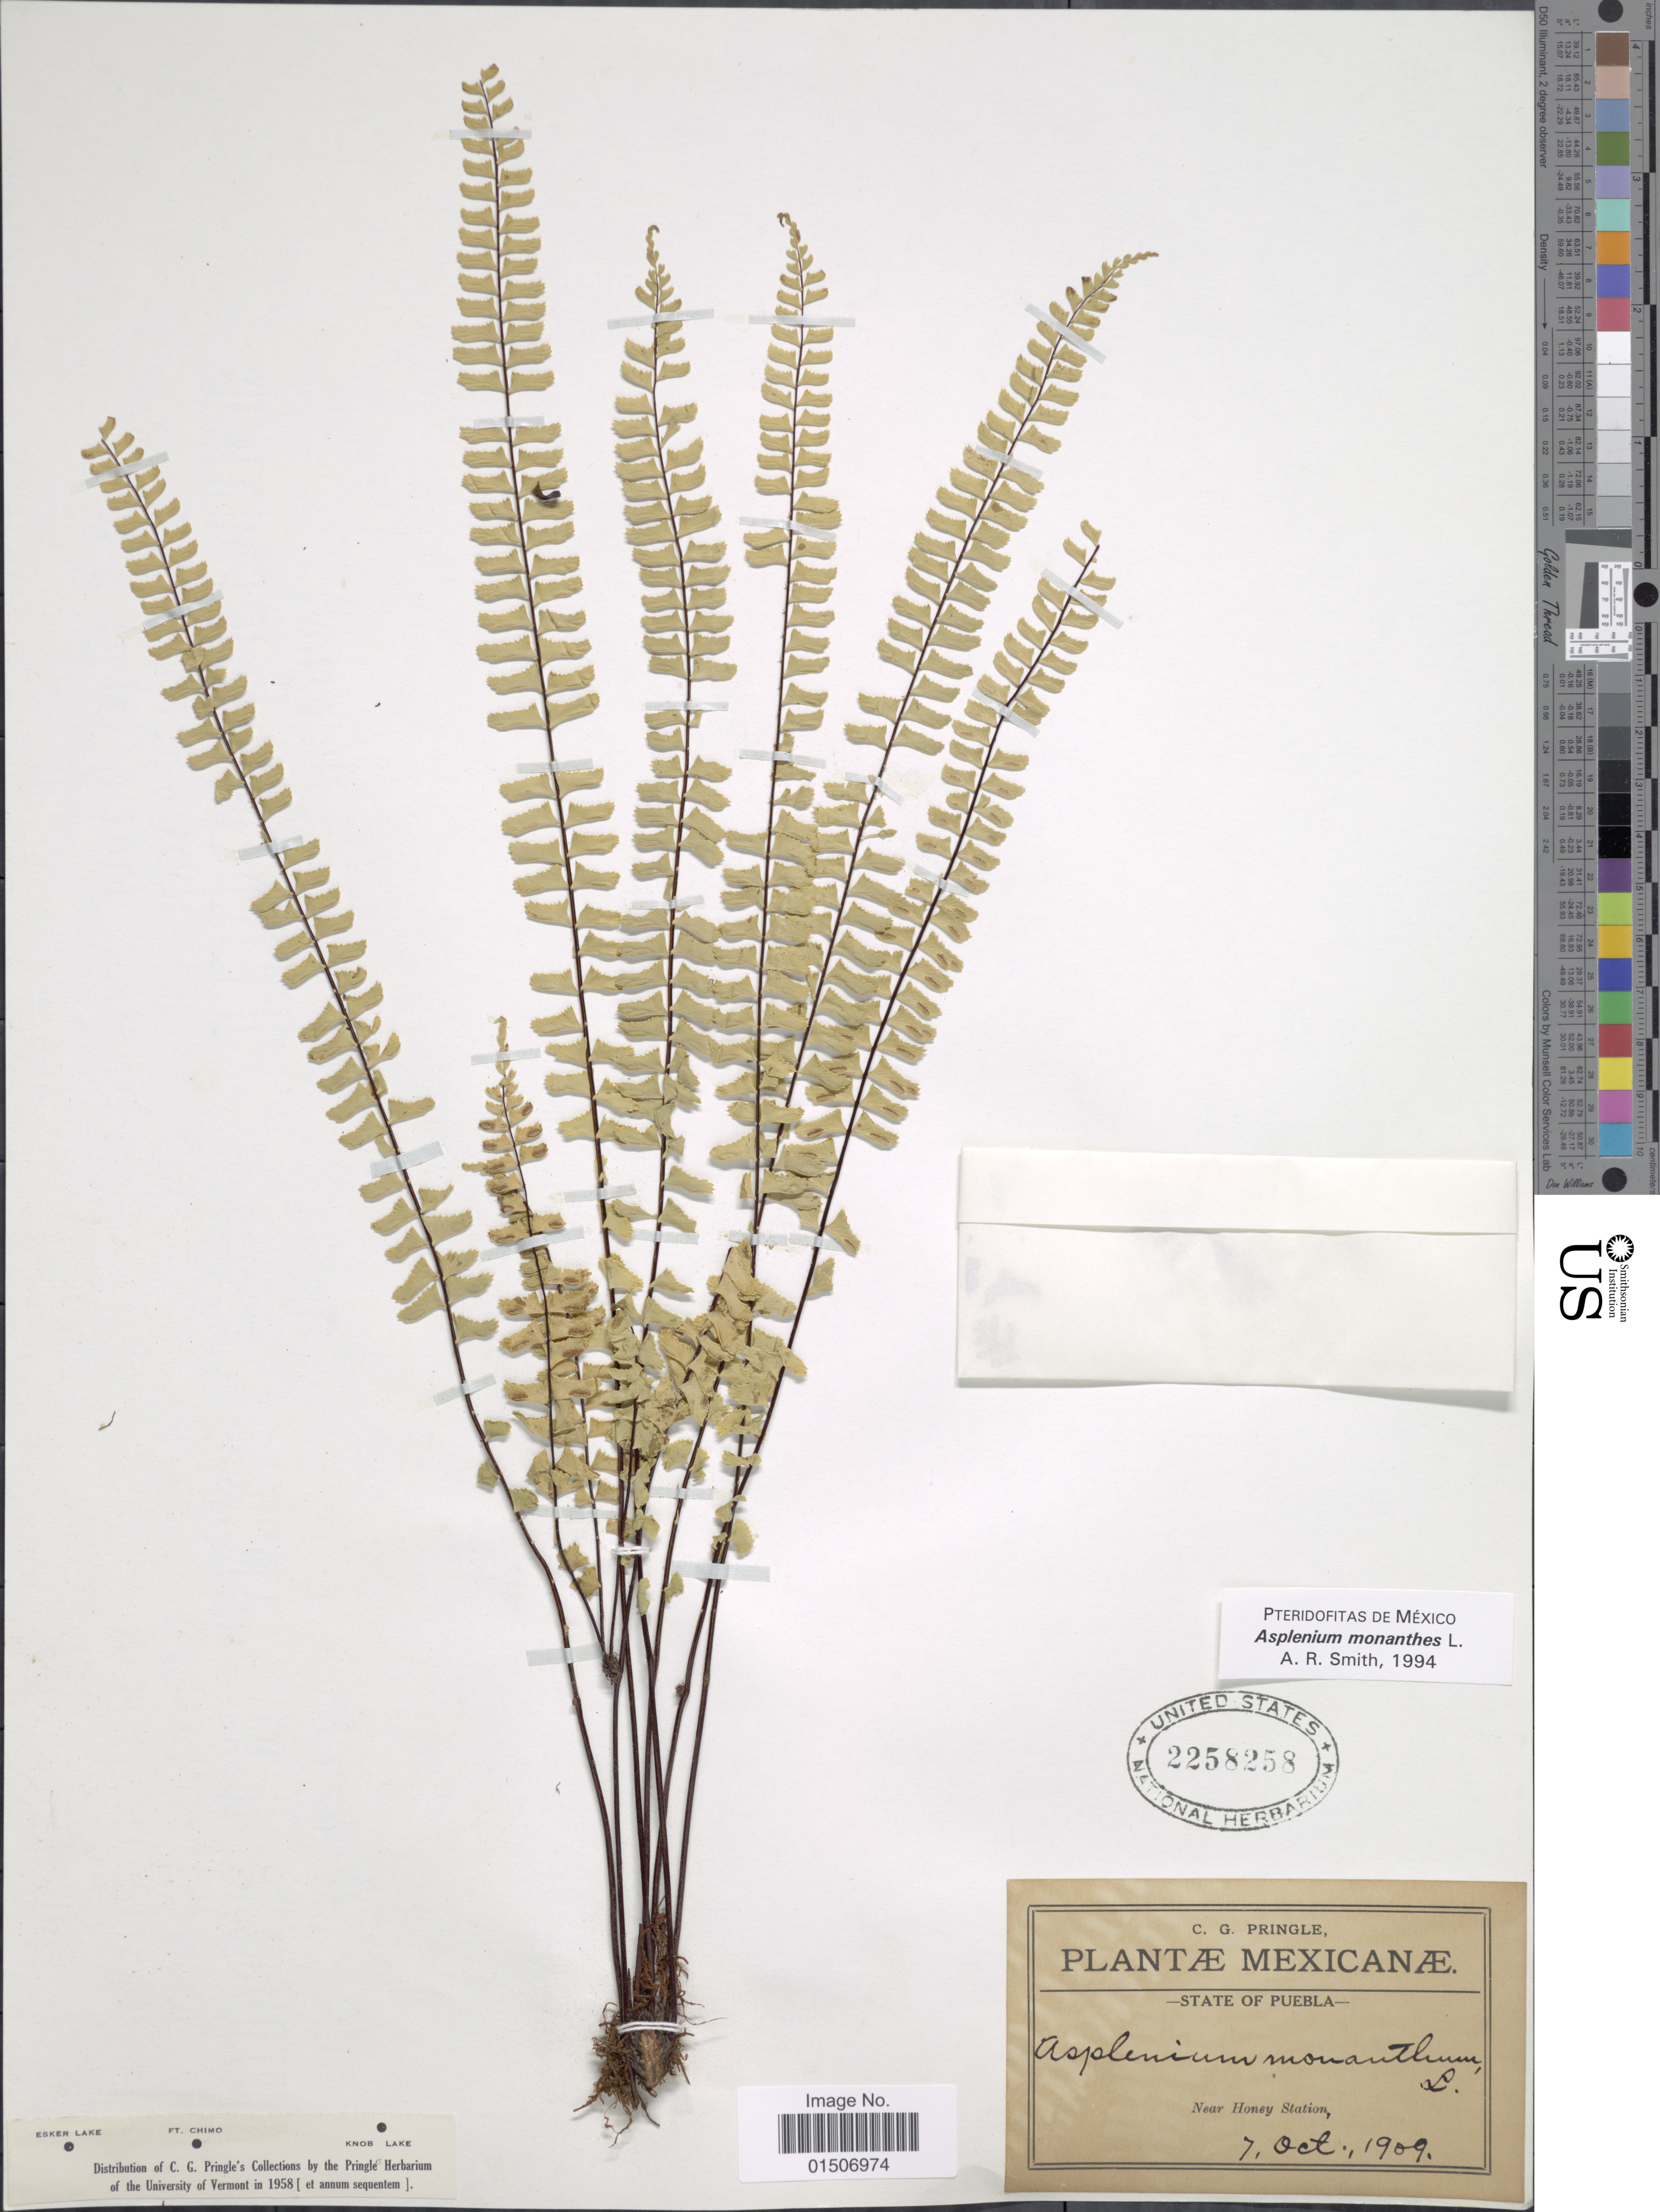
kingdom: Plantae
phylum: Tracheophyta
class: Polypodiopsida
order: Polypodiales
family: Aspleniaceae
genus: Asplenium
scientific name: Asplenium monanthes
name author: L.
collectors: C. G. Pringle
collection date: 1909-10-07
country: Mexico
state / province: Puebla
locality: Near Honey Station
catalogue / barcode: US 2258258